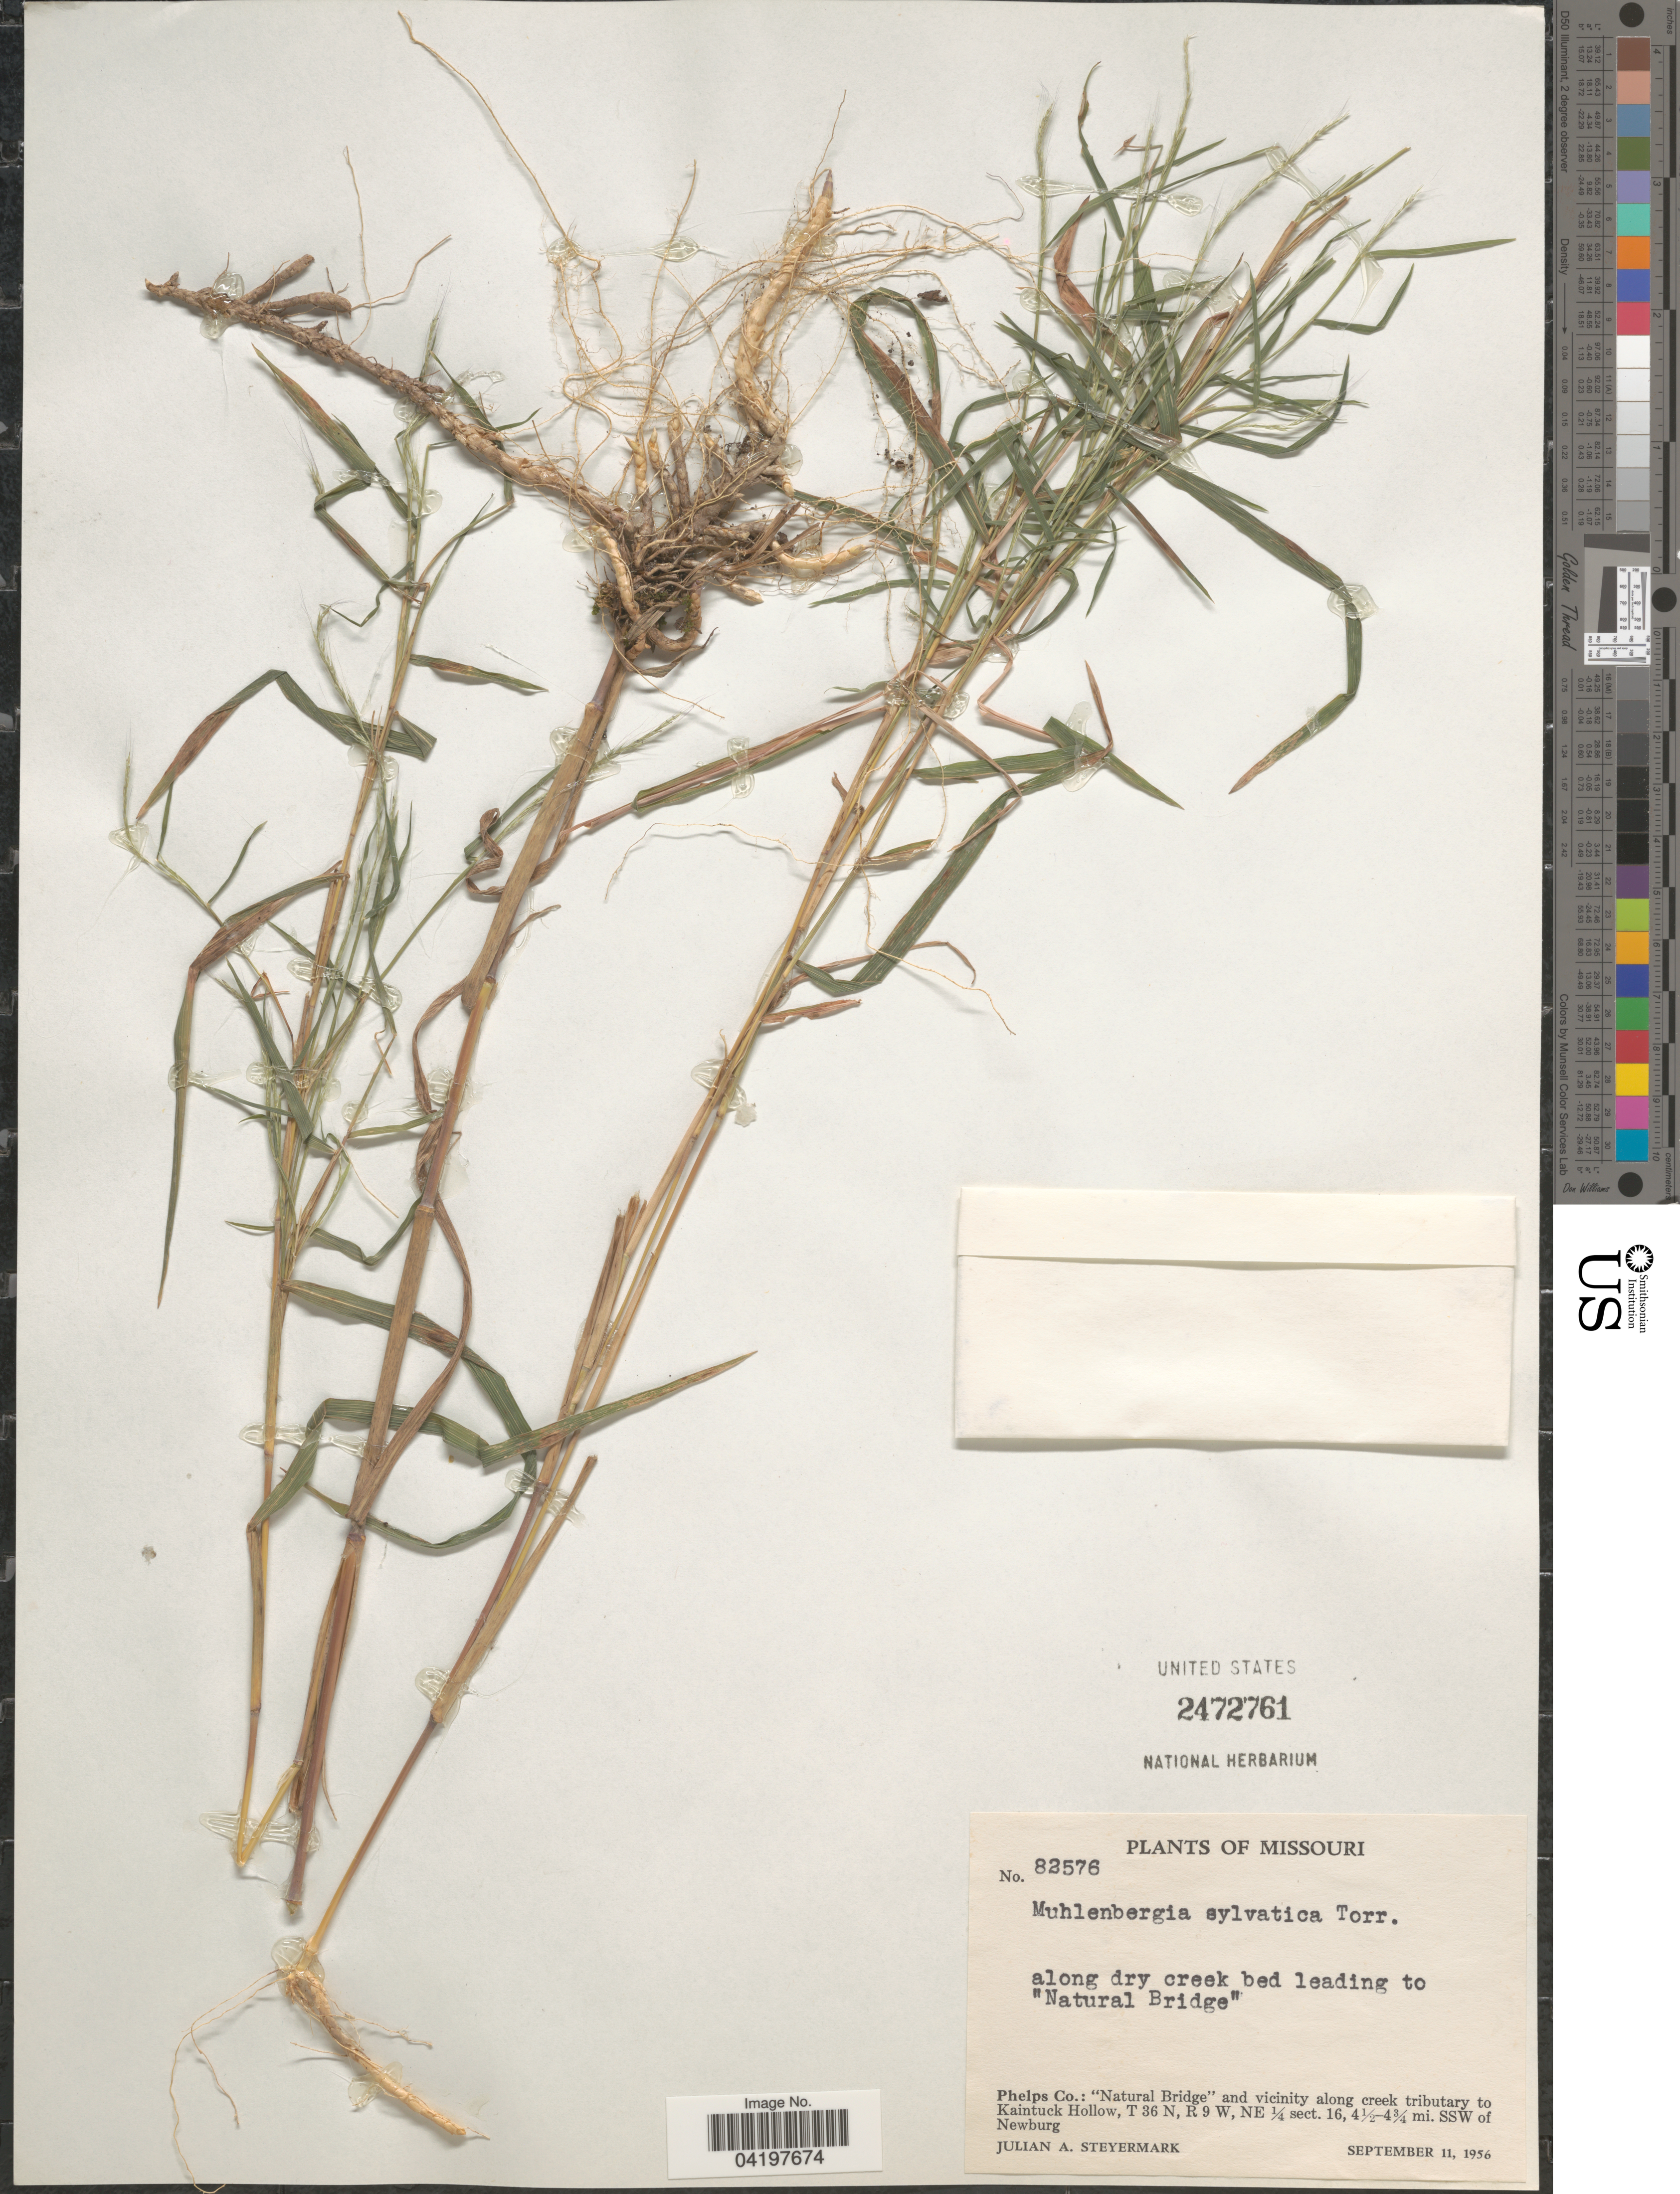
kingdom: Plantae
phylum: Tracheophyta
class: Liliopsida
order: Poales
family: Poaceae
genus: Muhlenbergia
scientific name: Muhlenbergia sylvatica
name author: (Torr.) Torr. ex A. Gray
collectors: J. Steyermark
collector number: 82576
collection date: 1956-09-11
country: United States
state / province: Missouri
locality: Along dry creek bed leading to "Natural Bridge". Phelps Co.: "Natural Bridge" and vicinity along creek tributary to Kaintuck Hollow, T 36 N, R 9 W, NE ¼ sect. 16, 4½-4¾ mi. SSW of Newburg.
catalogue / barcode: US 2472761